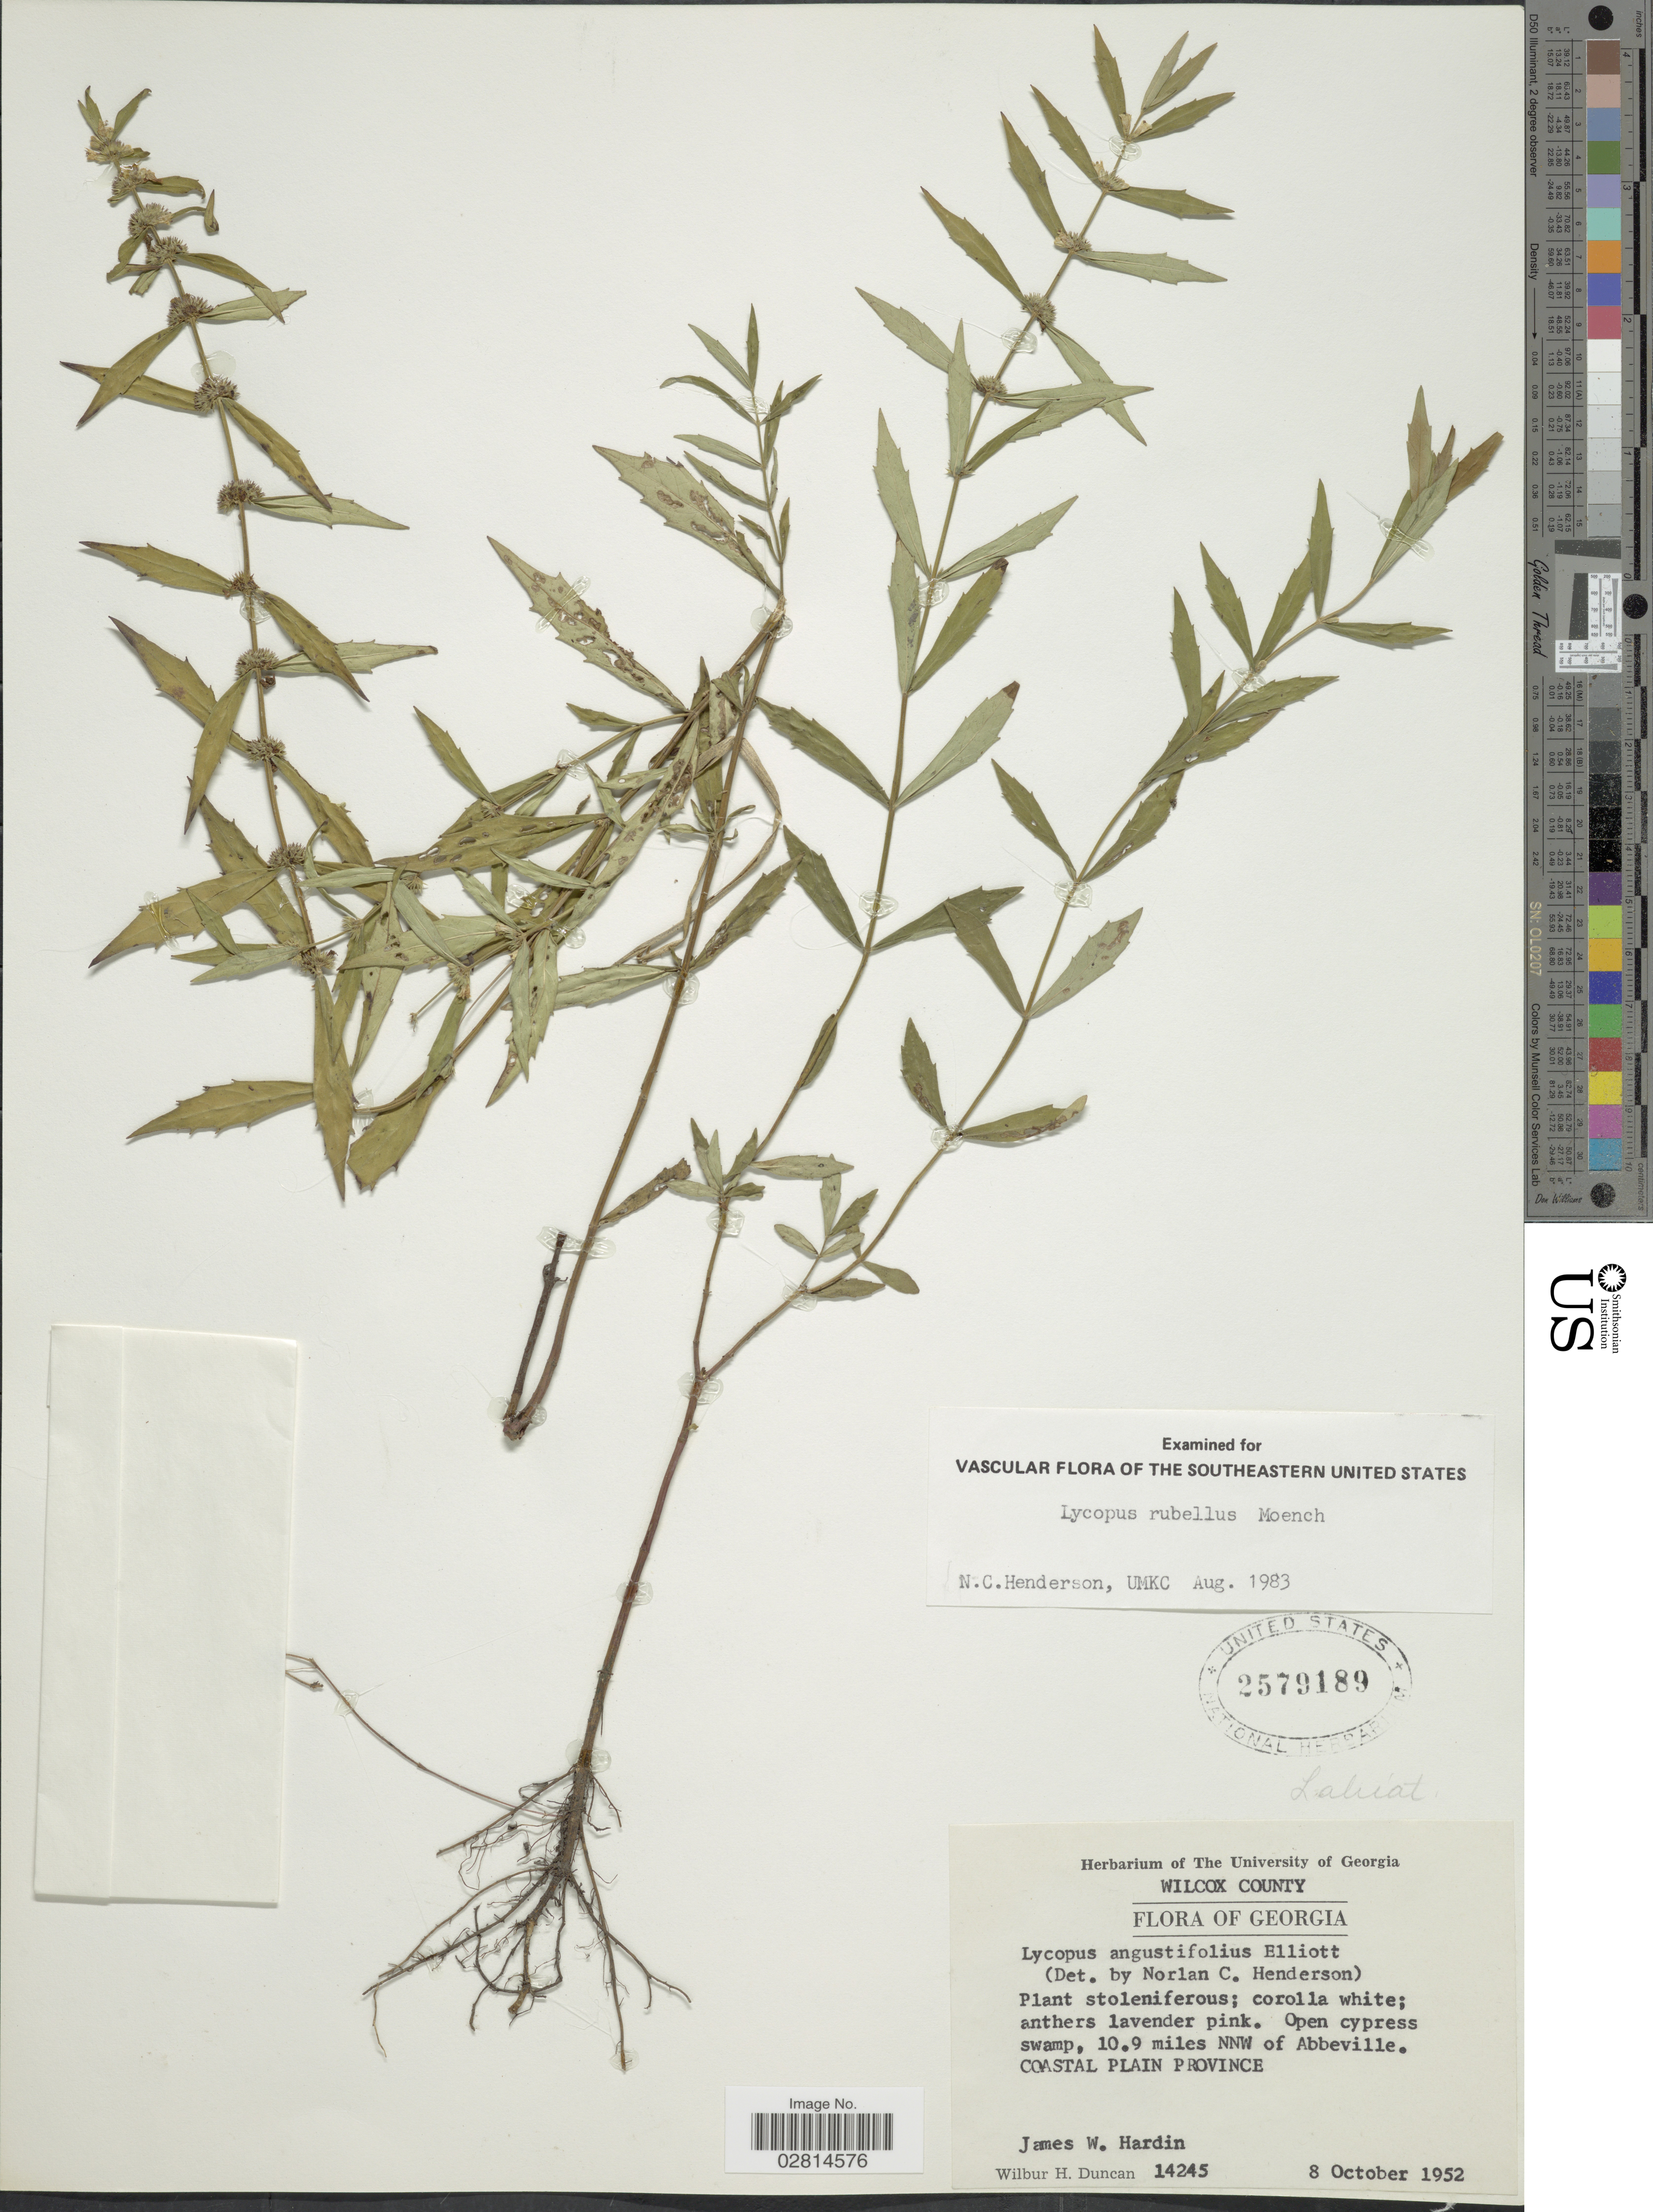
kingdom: Plantae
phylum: Tracheophyta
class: Magnoliopsida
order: Lamiales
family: Lamiaceae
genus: Lycopus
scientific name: Lycopus angustifolius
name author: Elliott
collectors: J. Hardin & W. H. Duncan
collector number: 14245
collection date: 1952-10-08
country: United States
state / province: Georgia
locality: Wilcox County. 10.9 miles NNW of Abbeville. Coastal Plain Province.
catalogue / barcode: US 2579189